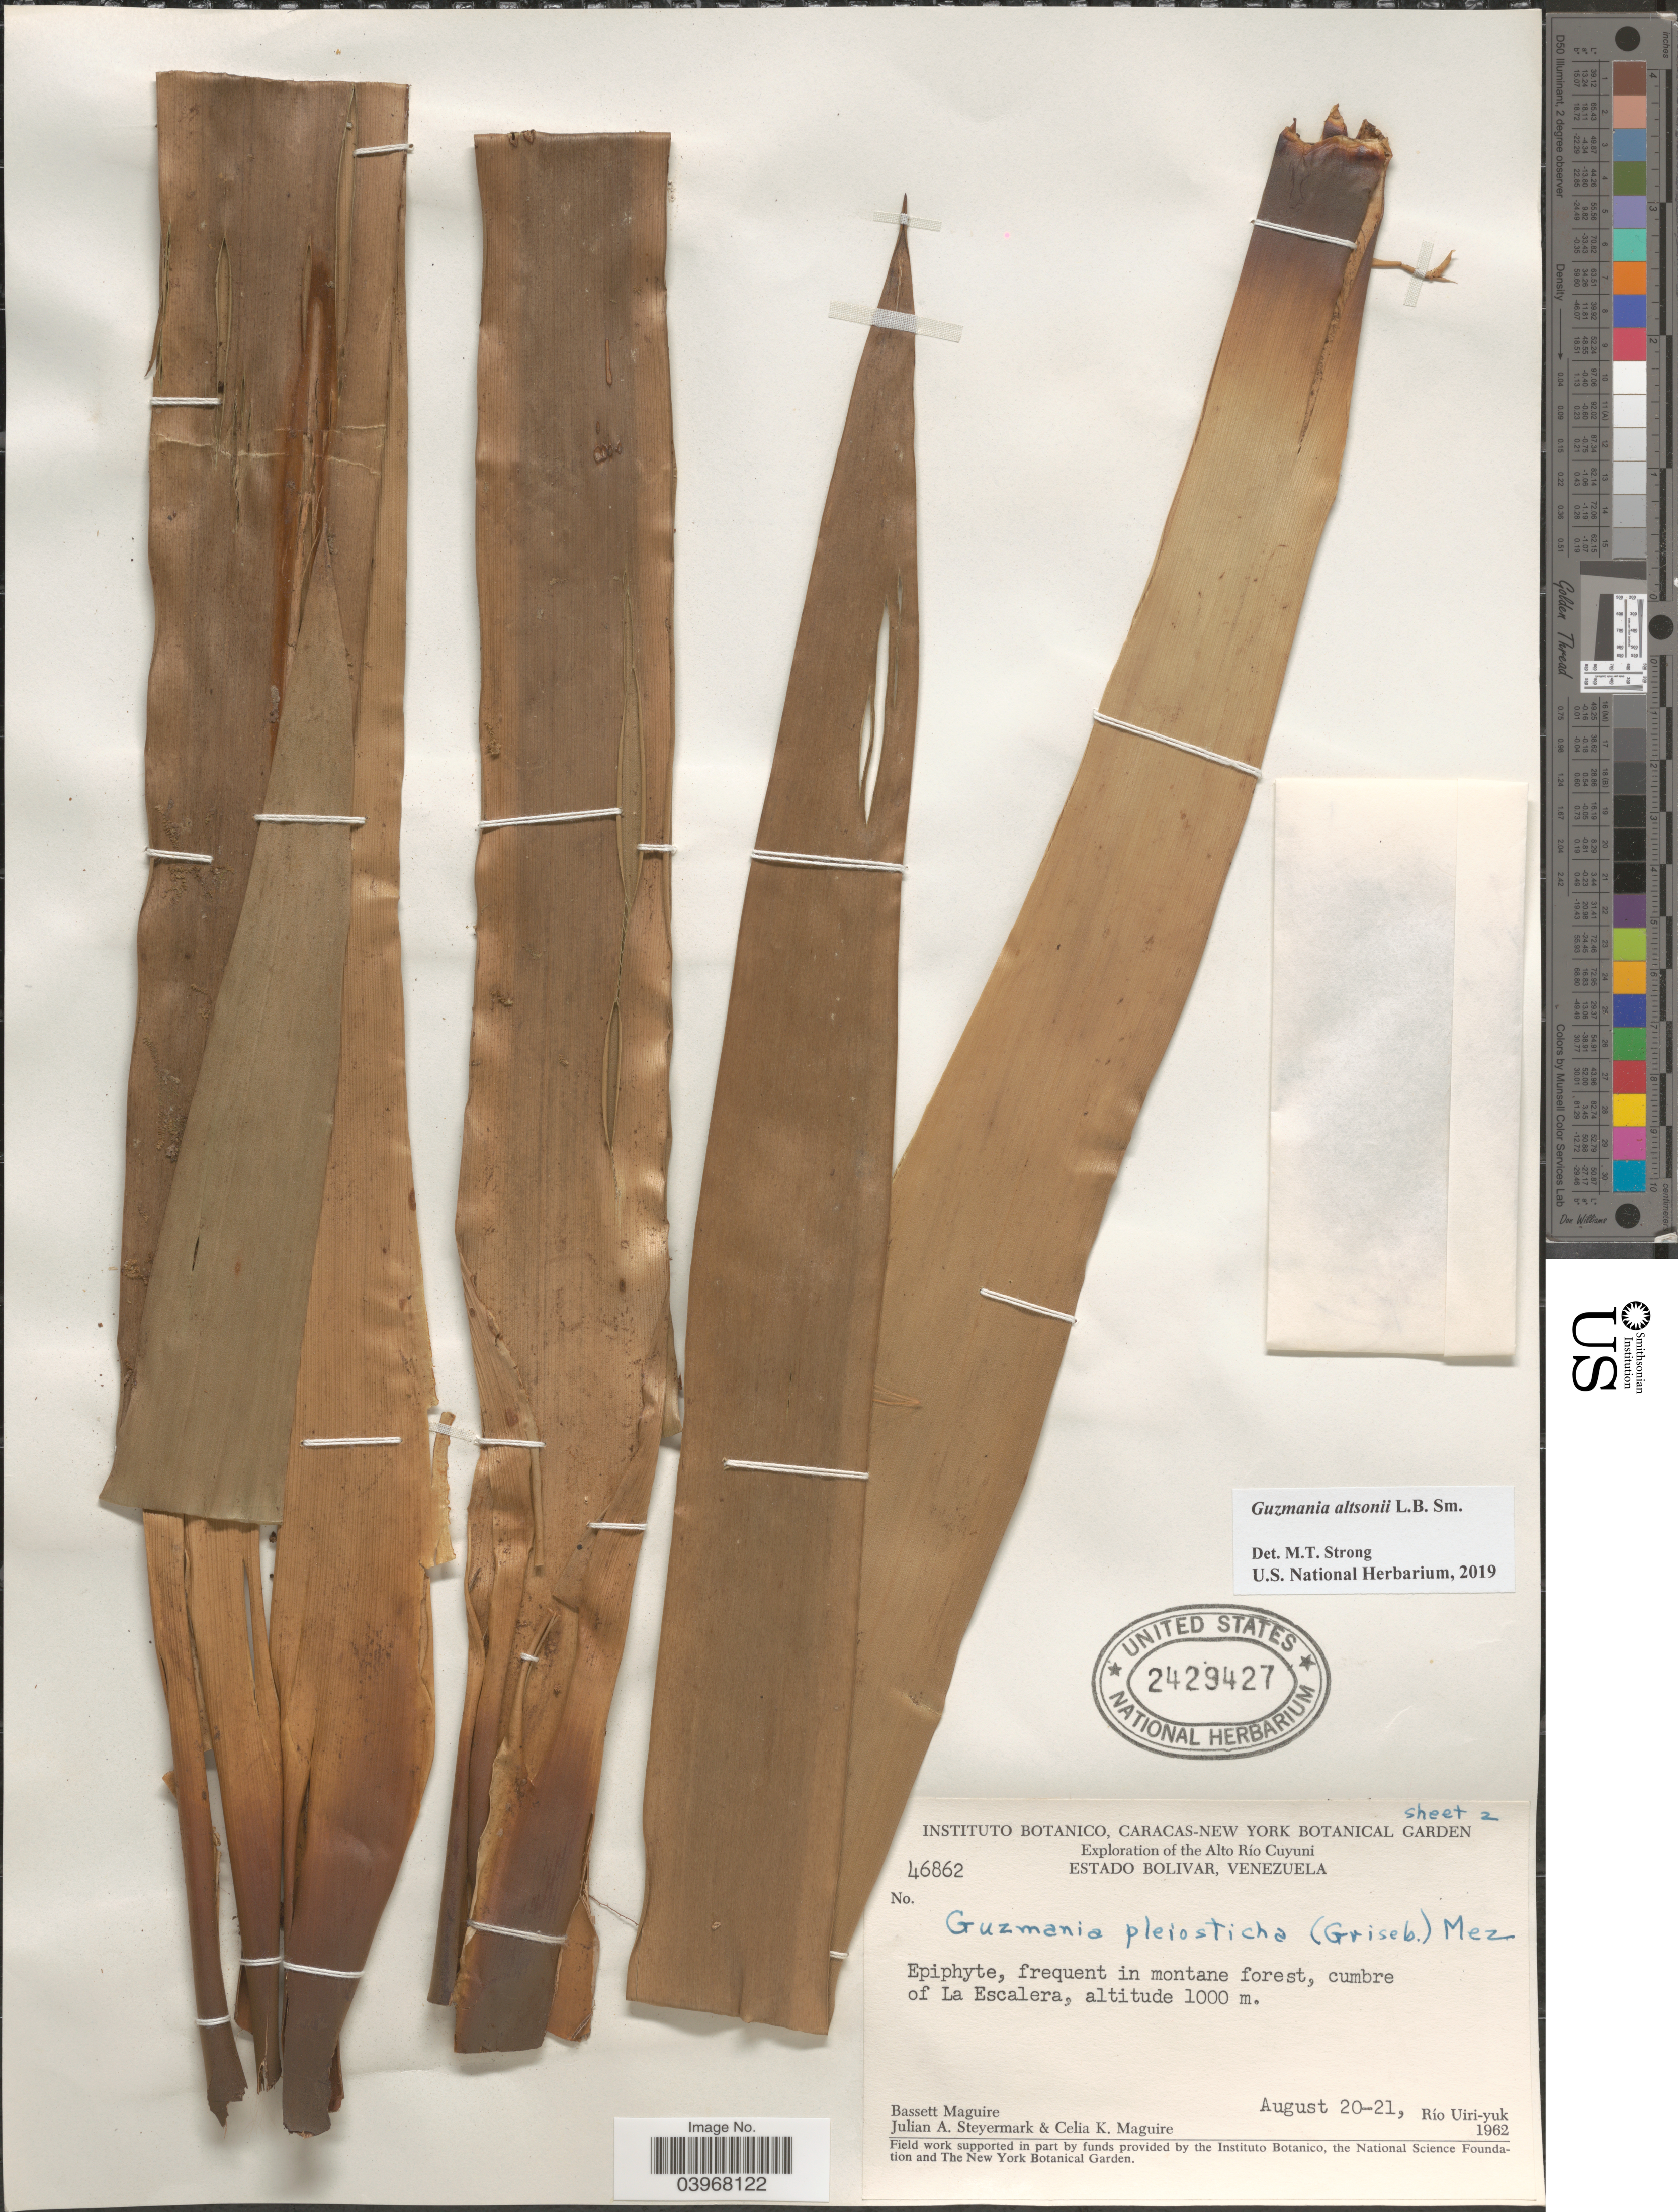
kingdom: Plantae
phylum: Tracheophyta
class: Liliopsida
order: Poales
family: Bromeliaceae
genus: Guzmania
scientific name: Guzmania altsonii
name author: L.B. Sm.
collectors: B. Maguire, J. Steyermark & C. K. Maguire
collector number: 46862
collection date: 1962-08-20/1962-08-21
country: Venezuela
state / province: Bolivar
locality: The Alto Río Cuyuni. Cumbre of La Escalera. Río Uiri-yuk.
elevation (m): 1000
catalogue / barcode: US 2429427